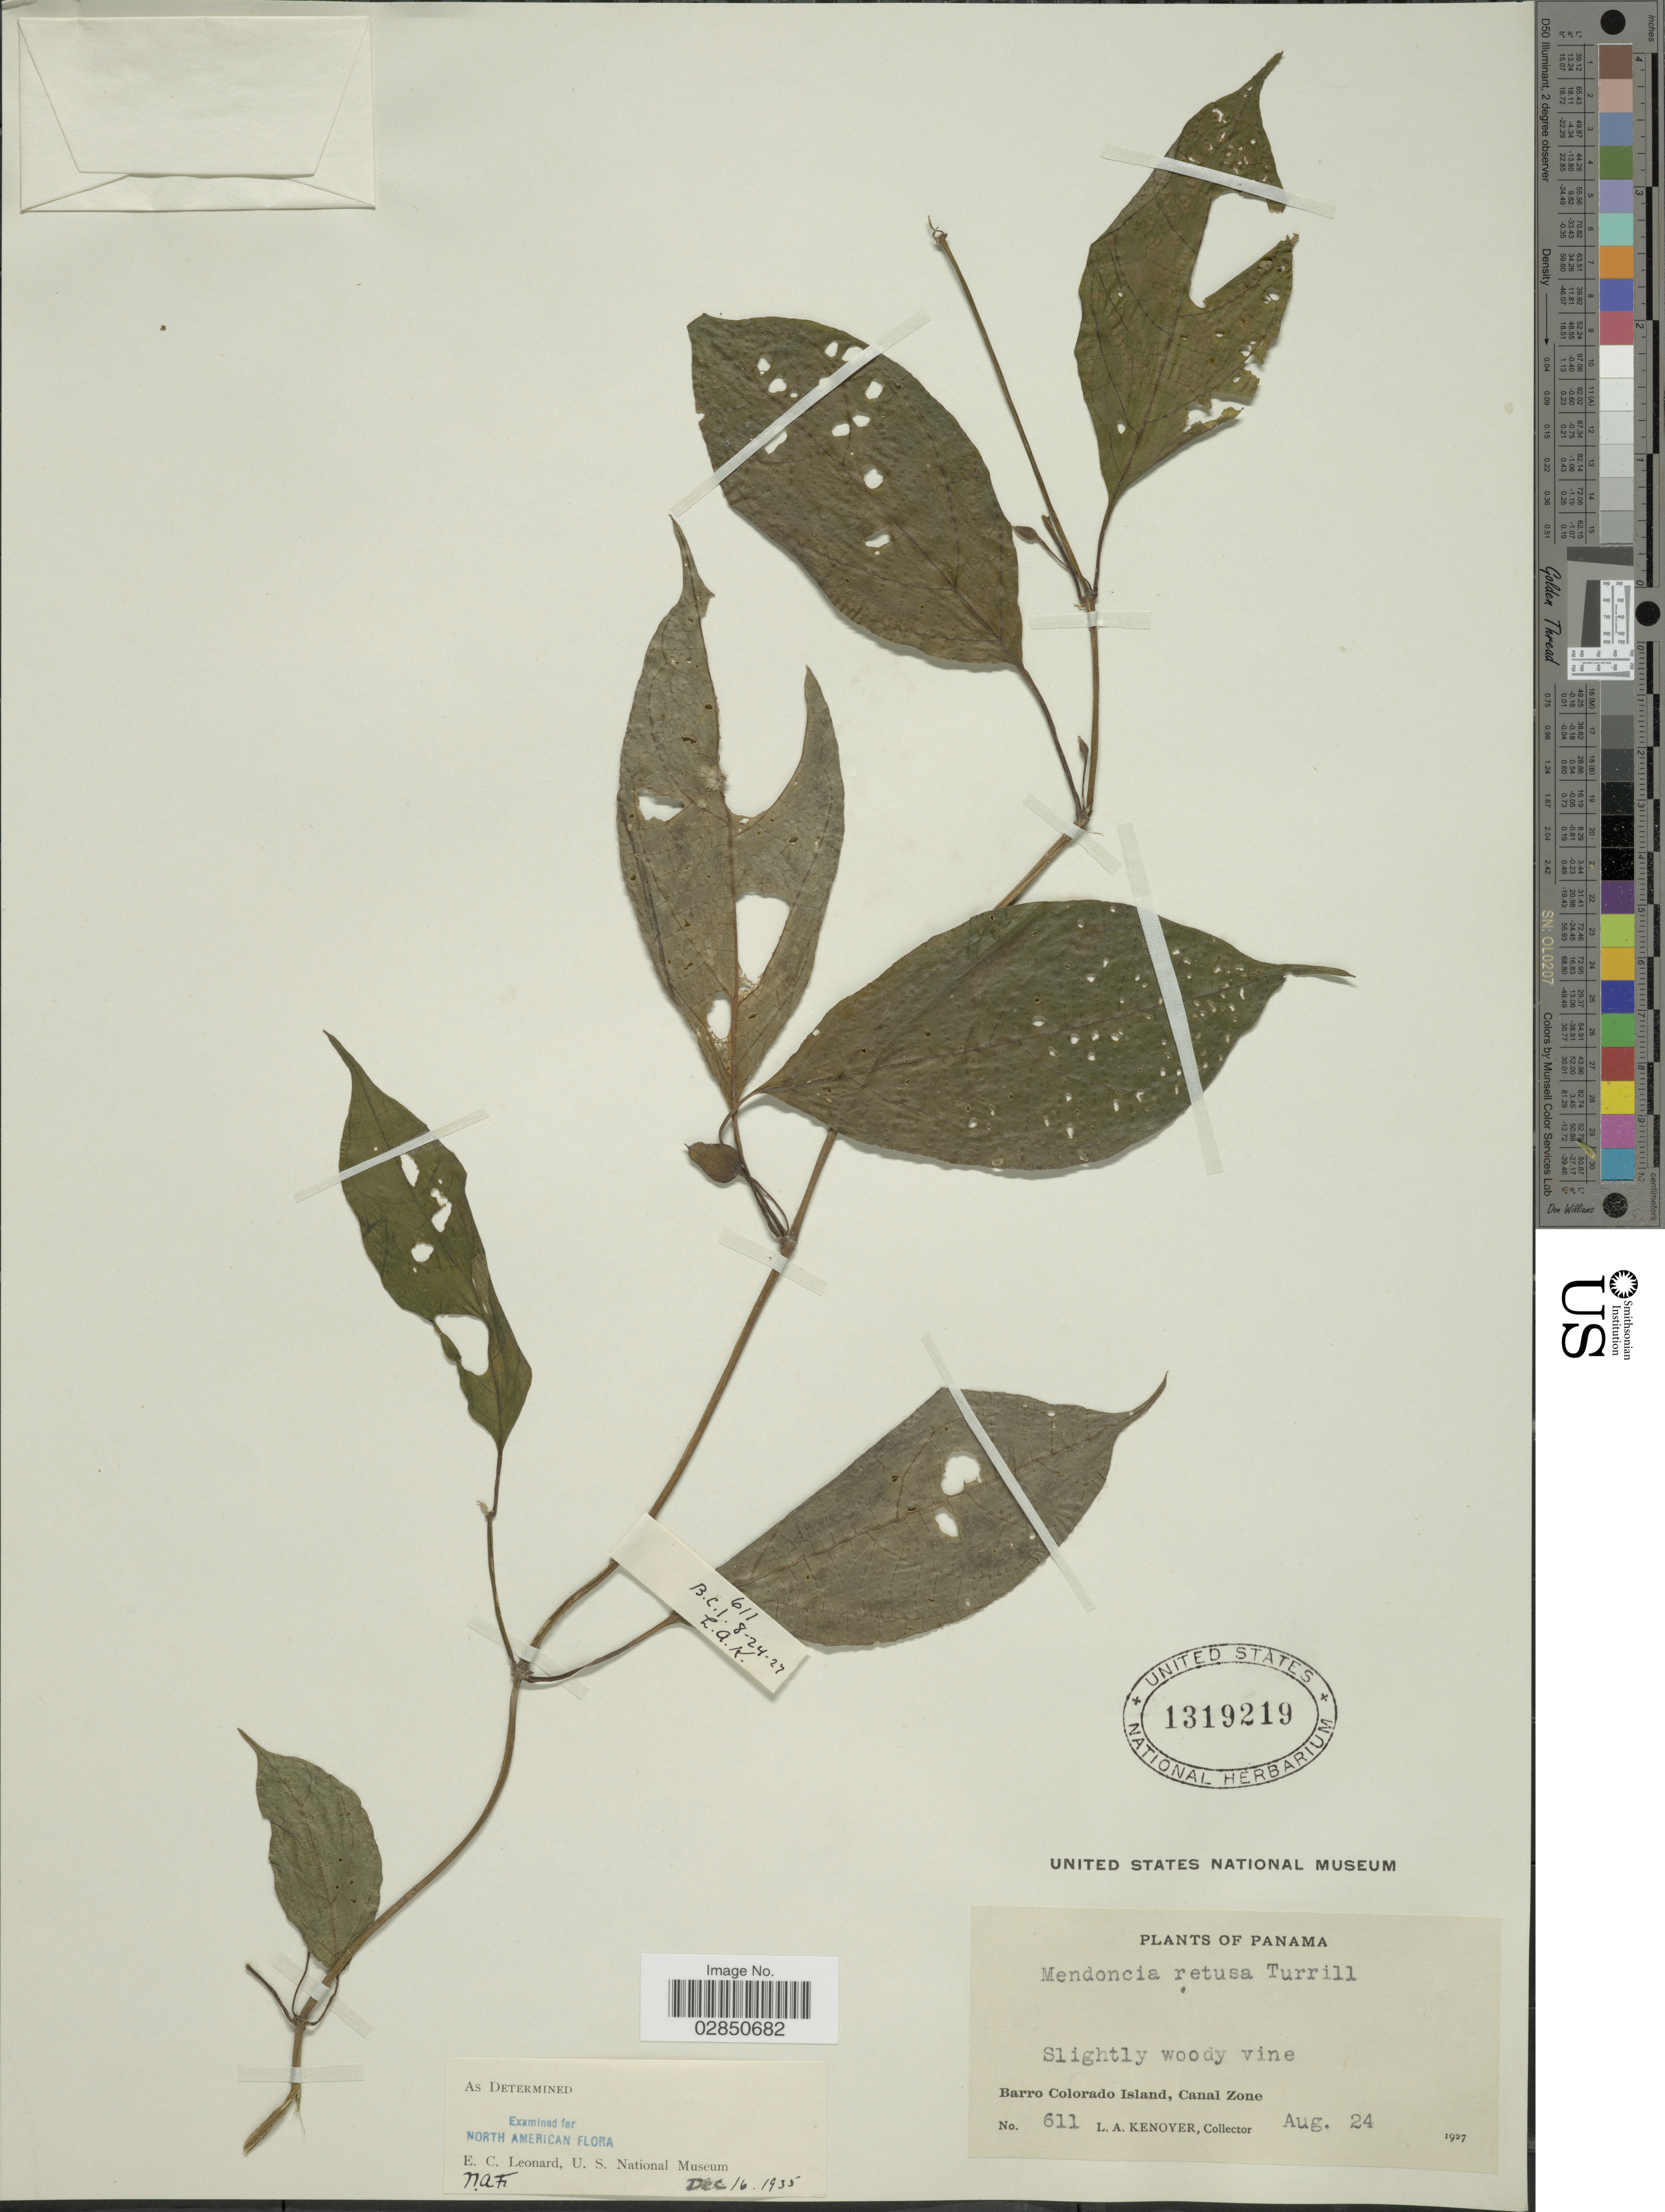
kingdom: Plantae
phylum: Tracheophyta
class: Magnoliopsida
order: Lamiales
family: Acanthaceae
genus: Mendoncia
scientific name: Mendoncia retusa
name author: Turrill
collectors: L. A. Kenoyer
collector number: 611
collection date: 1927-08-24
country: Panama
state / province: Panamá Oeste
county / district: Canal Zone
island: Barro Colorado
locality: Barro Colorado Island, Canal Zone.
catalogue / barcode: US 1319219